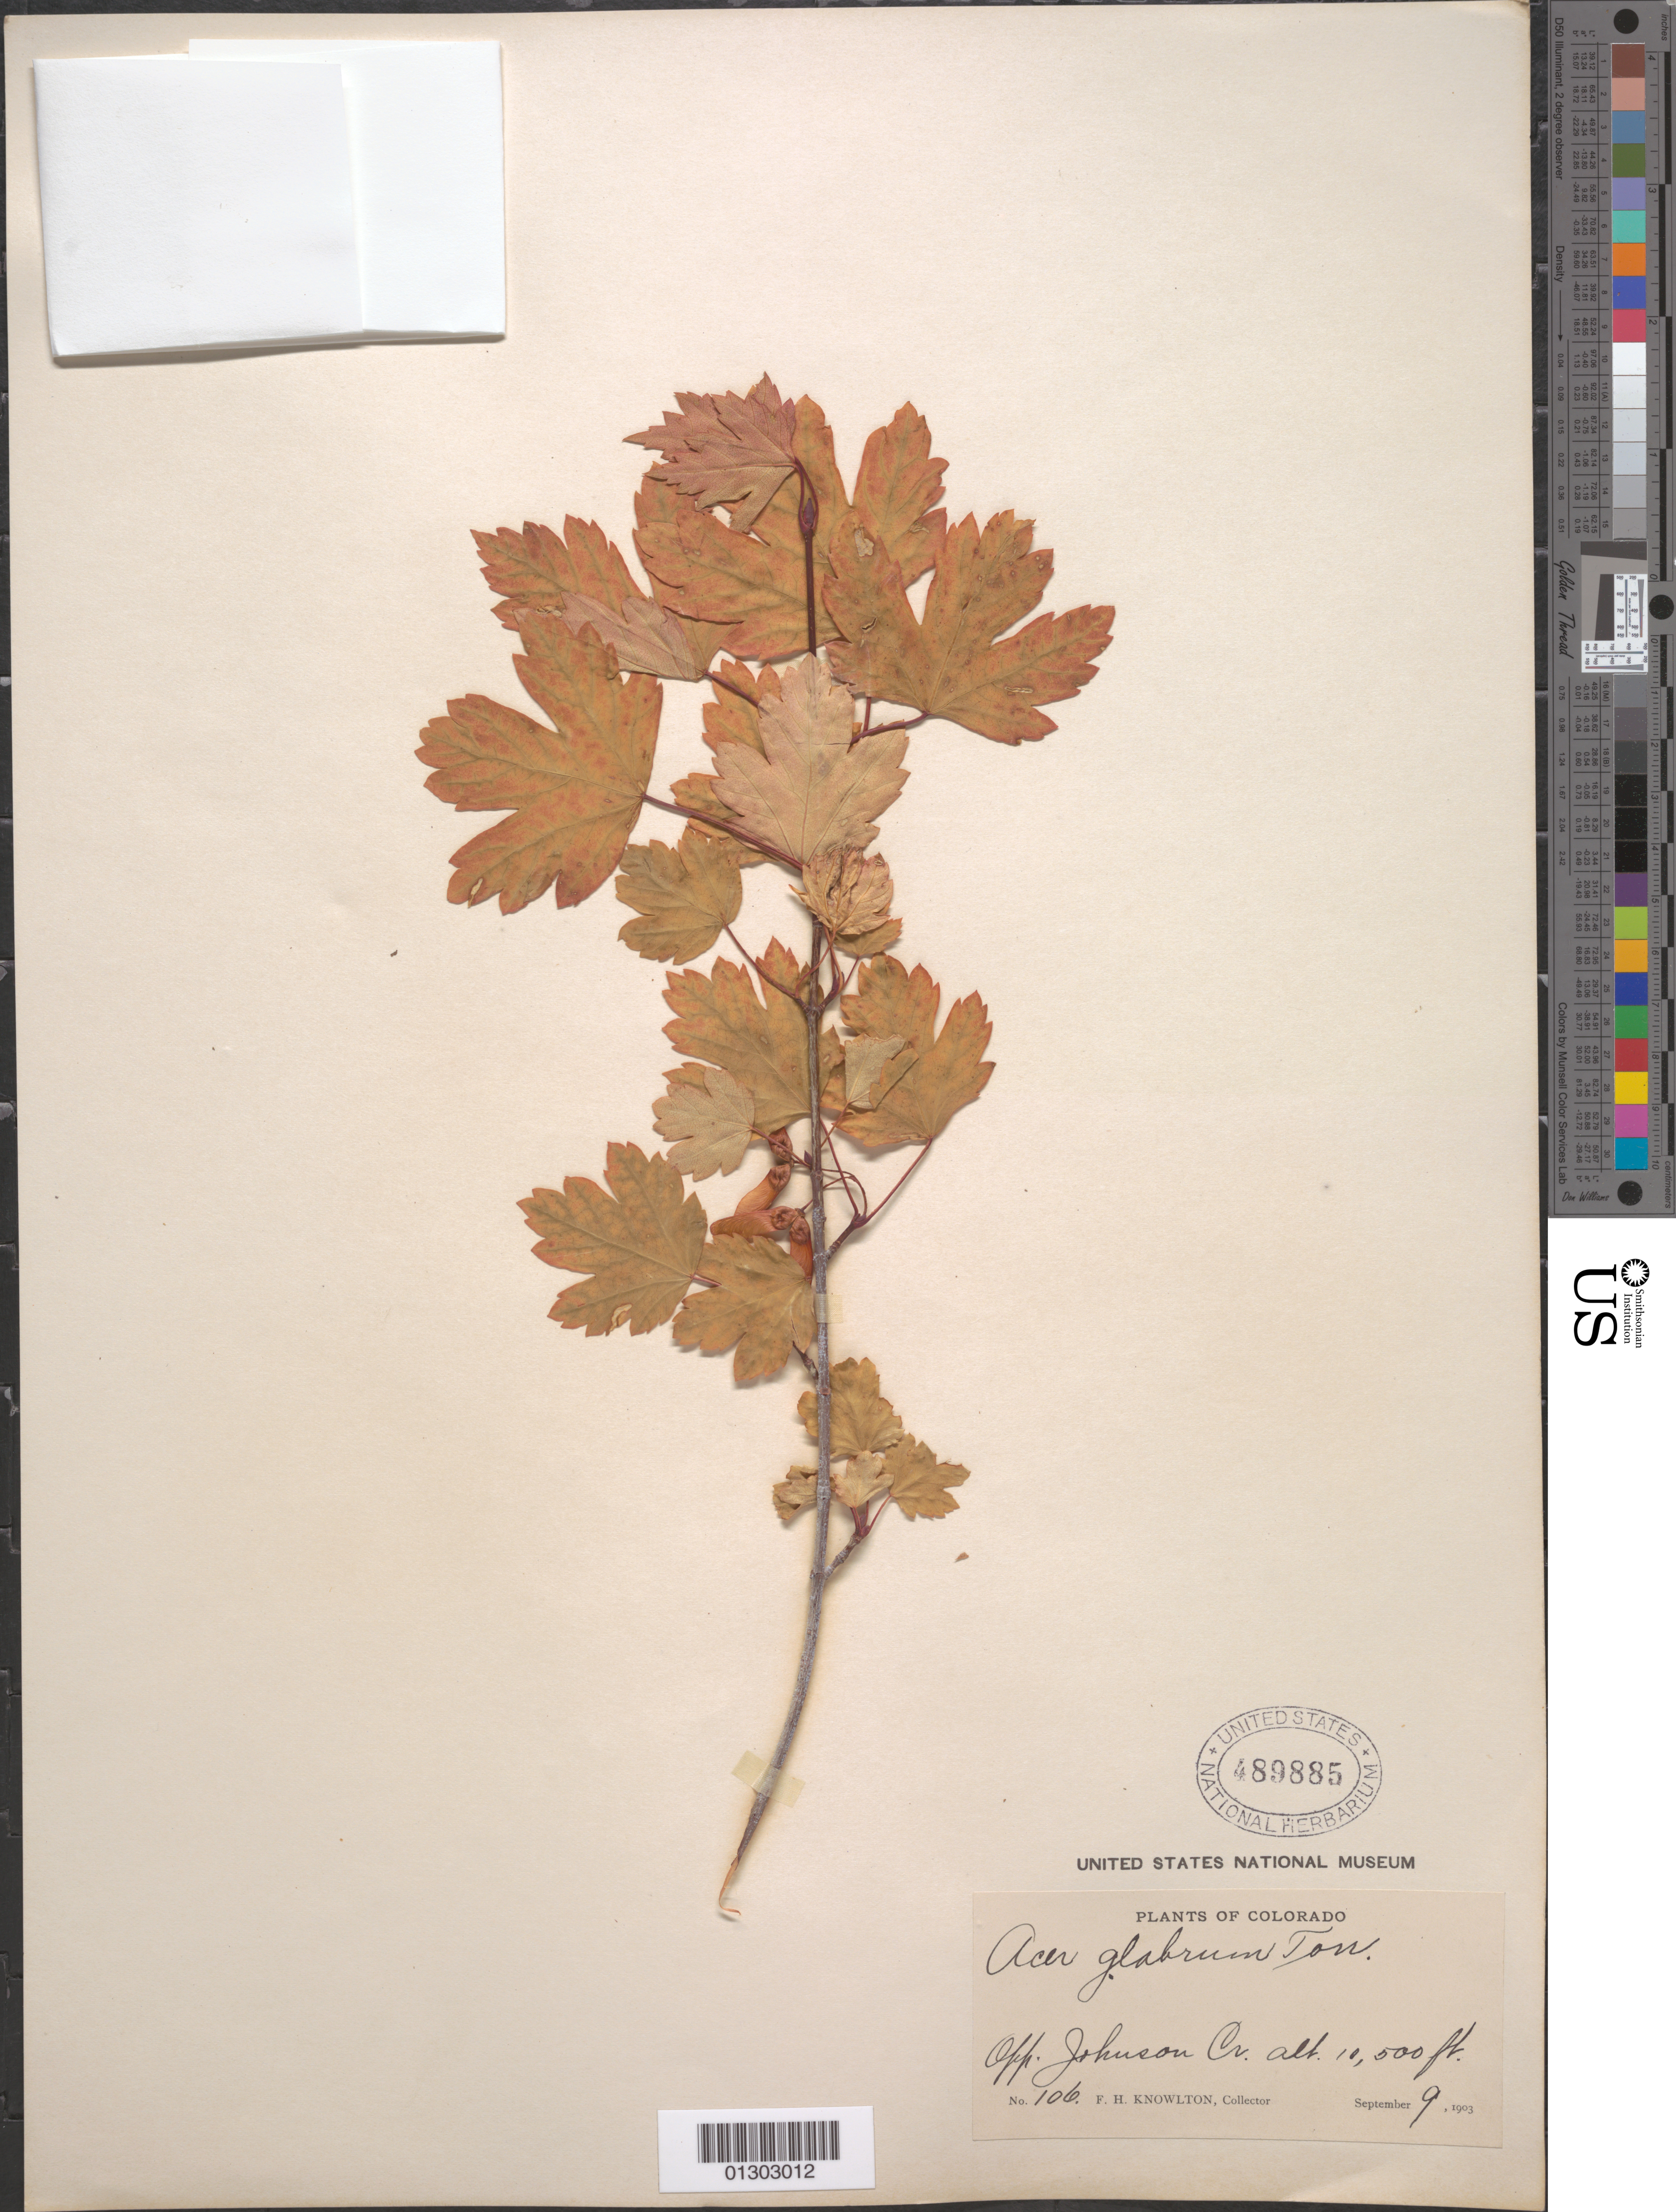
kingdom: Plantae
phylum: Tracheophyta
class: Magnoliopsida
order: Sapindales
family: Sapindaceae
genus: Acer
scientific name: Acer glabrum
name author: Torr.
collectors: F. H. Knowlton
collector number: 106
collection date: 1903-09-09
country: United States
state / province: Colorado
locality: Johnson Creek, opp.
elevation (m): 3200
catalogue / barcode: US 489885